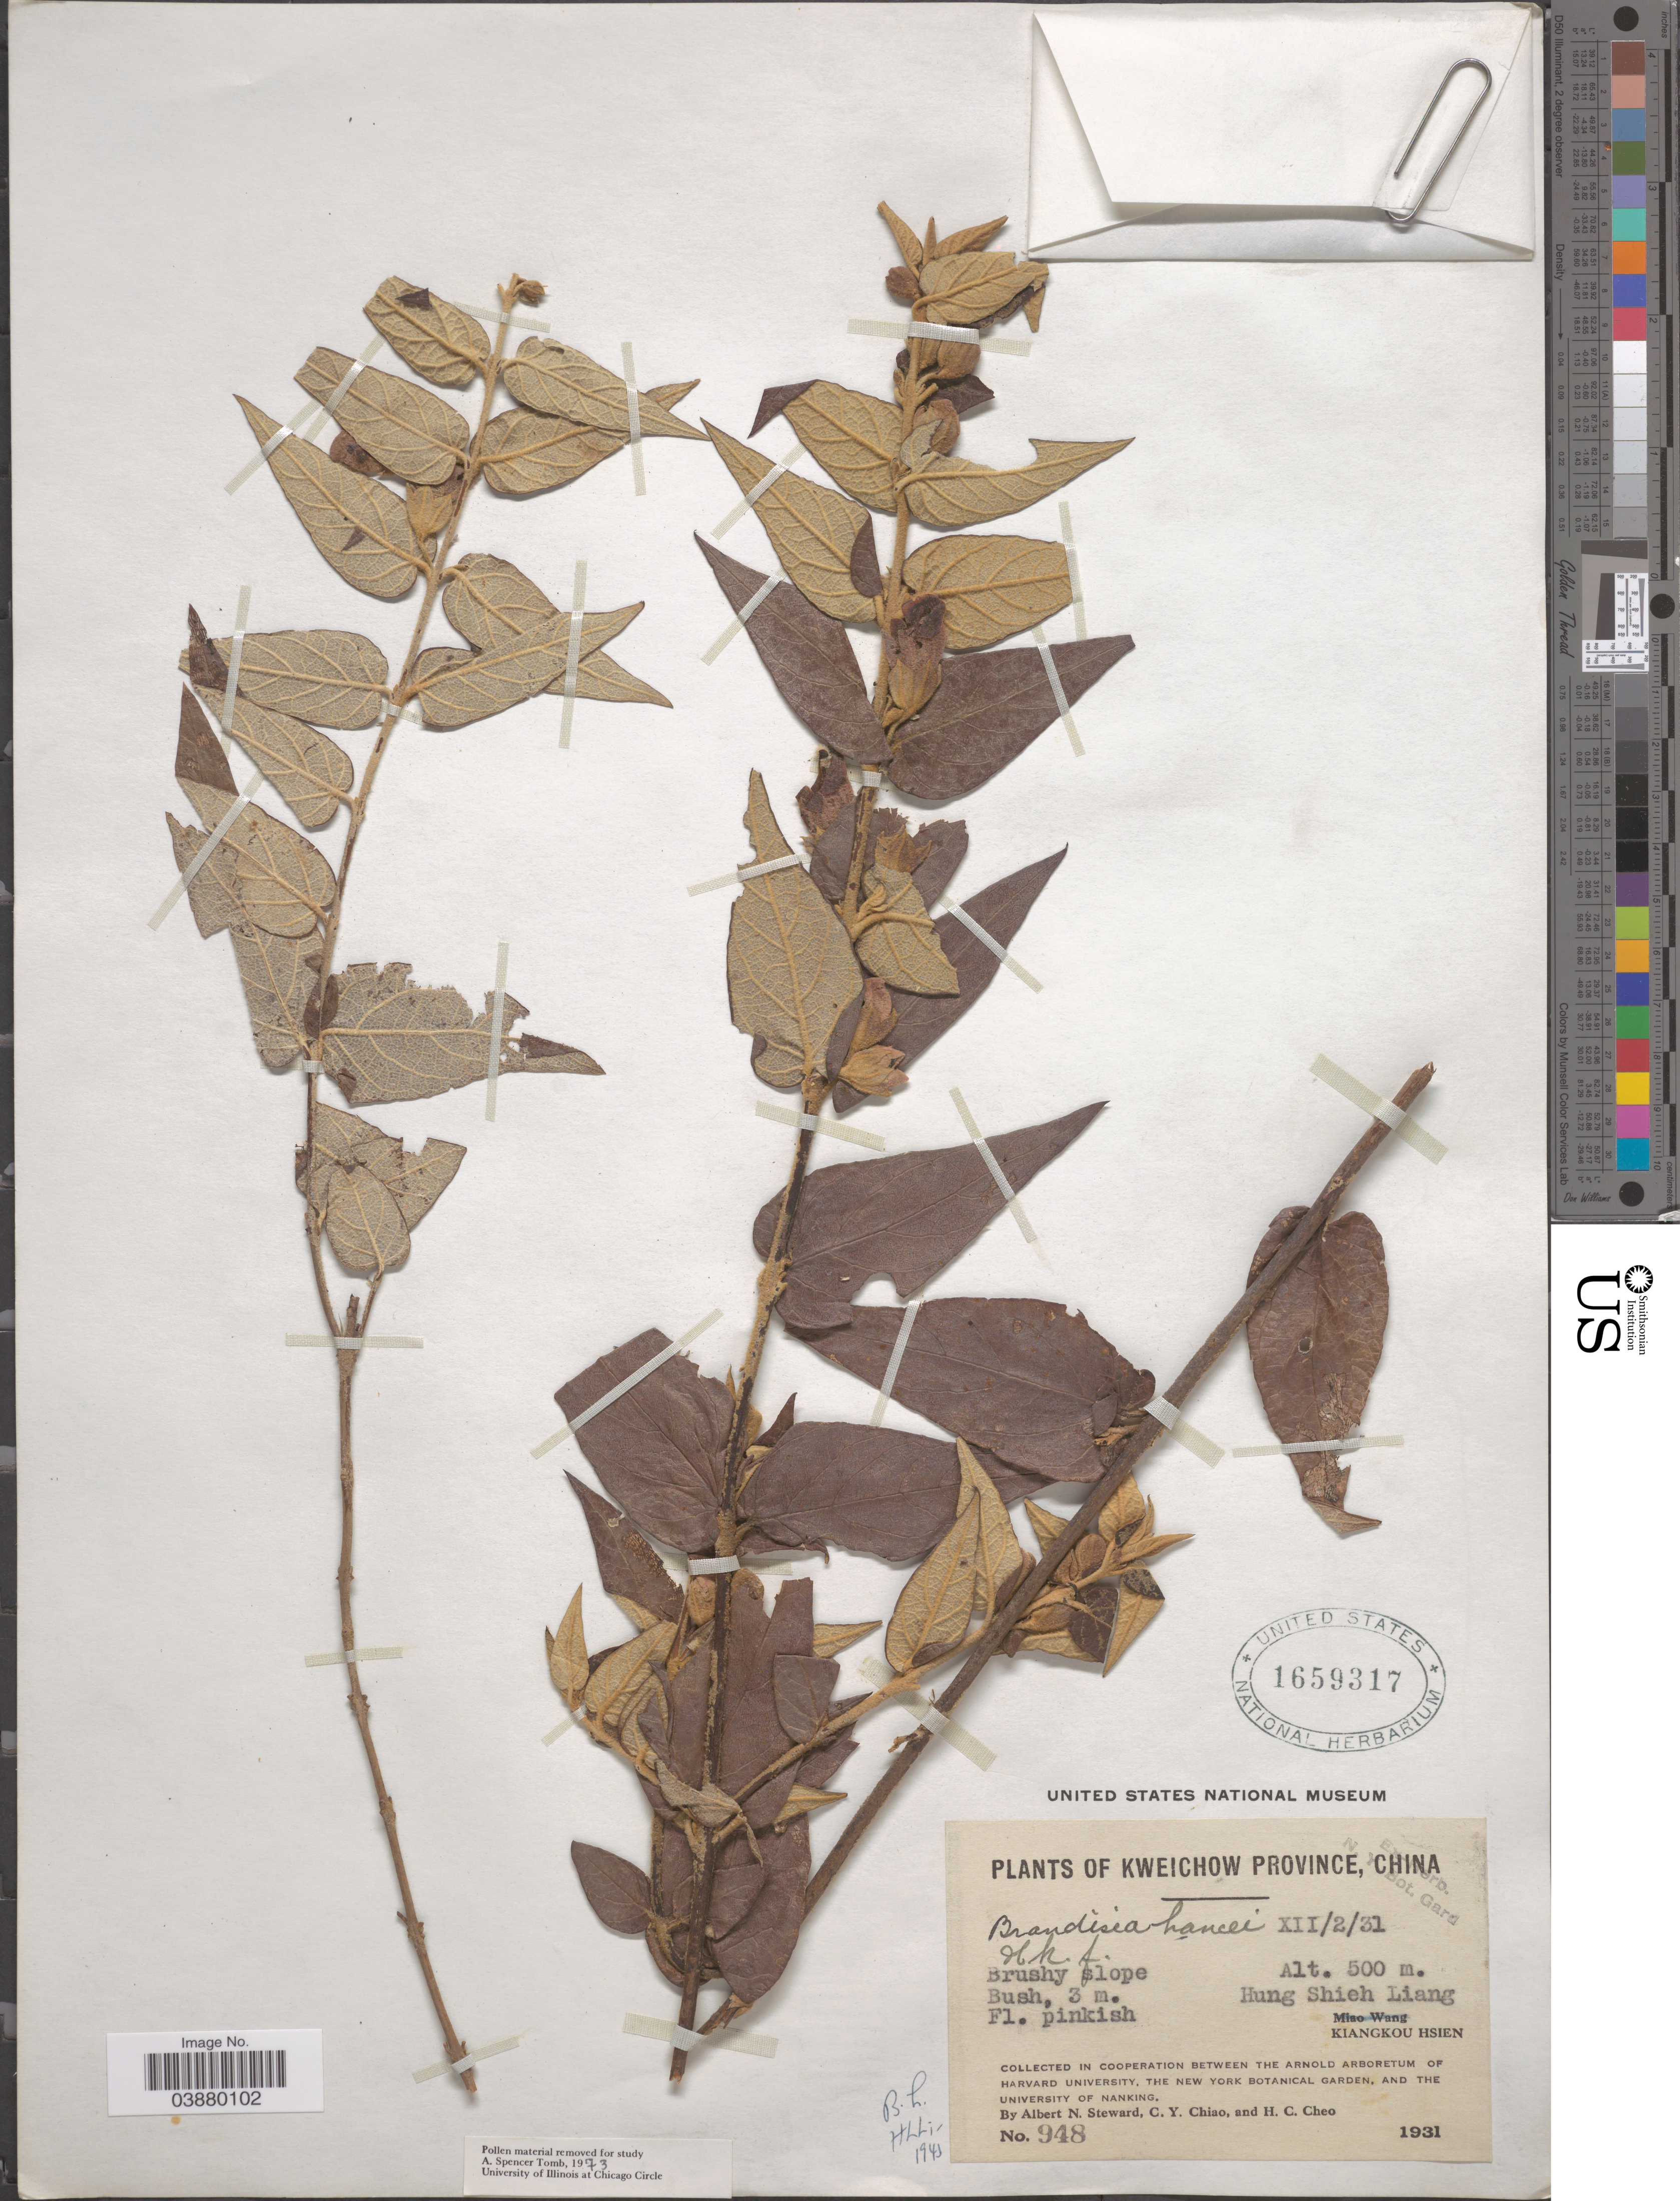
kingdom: Plantae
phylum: Tracheophyta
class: Magnoliopsida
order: Lamiales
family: Orobanchaceae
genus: Brandisia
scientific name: Brandisia hancei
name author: Hook. f.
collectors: A. N. Steward, C. Y. Chiao & H. Cheo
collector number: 948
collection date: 1931-12-02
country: China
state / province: Guizhou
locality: Kweichow Province. Hung Shieh Liang. Kiangkou Hsien.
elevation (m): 500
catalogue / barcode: US 1659317